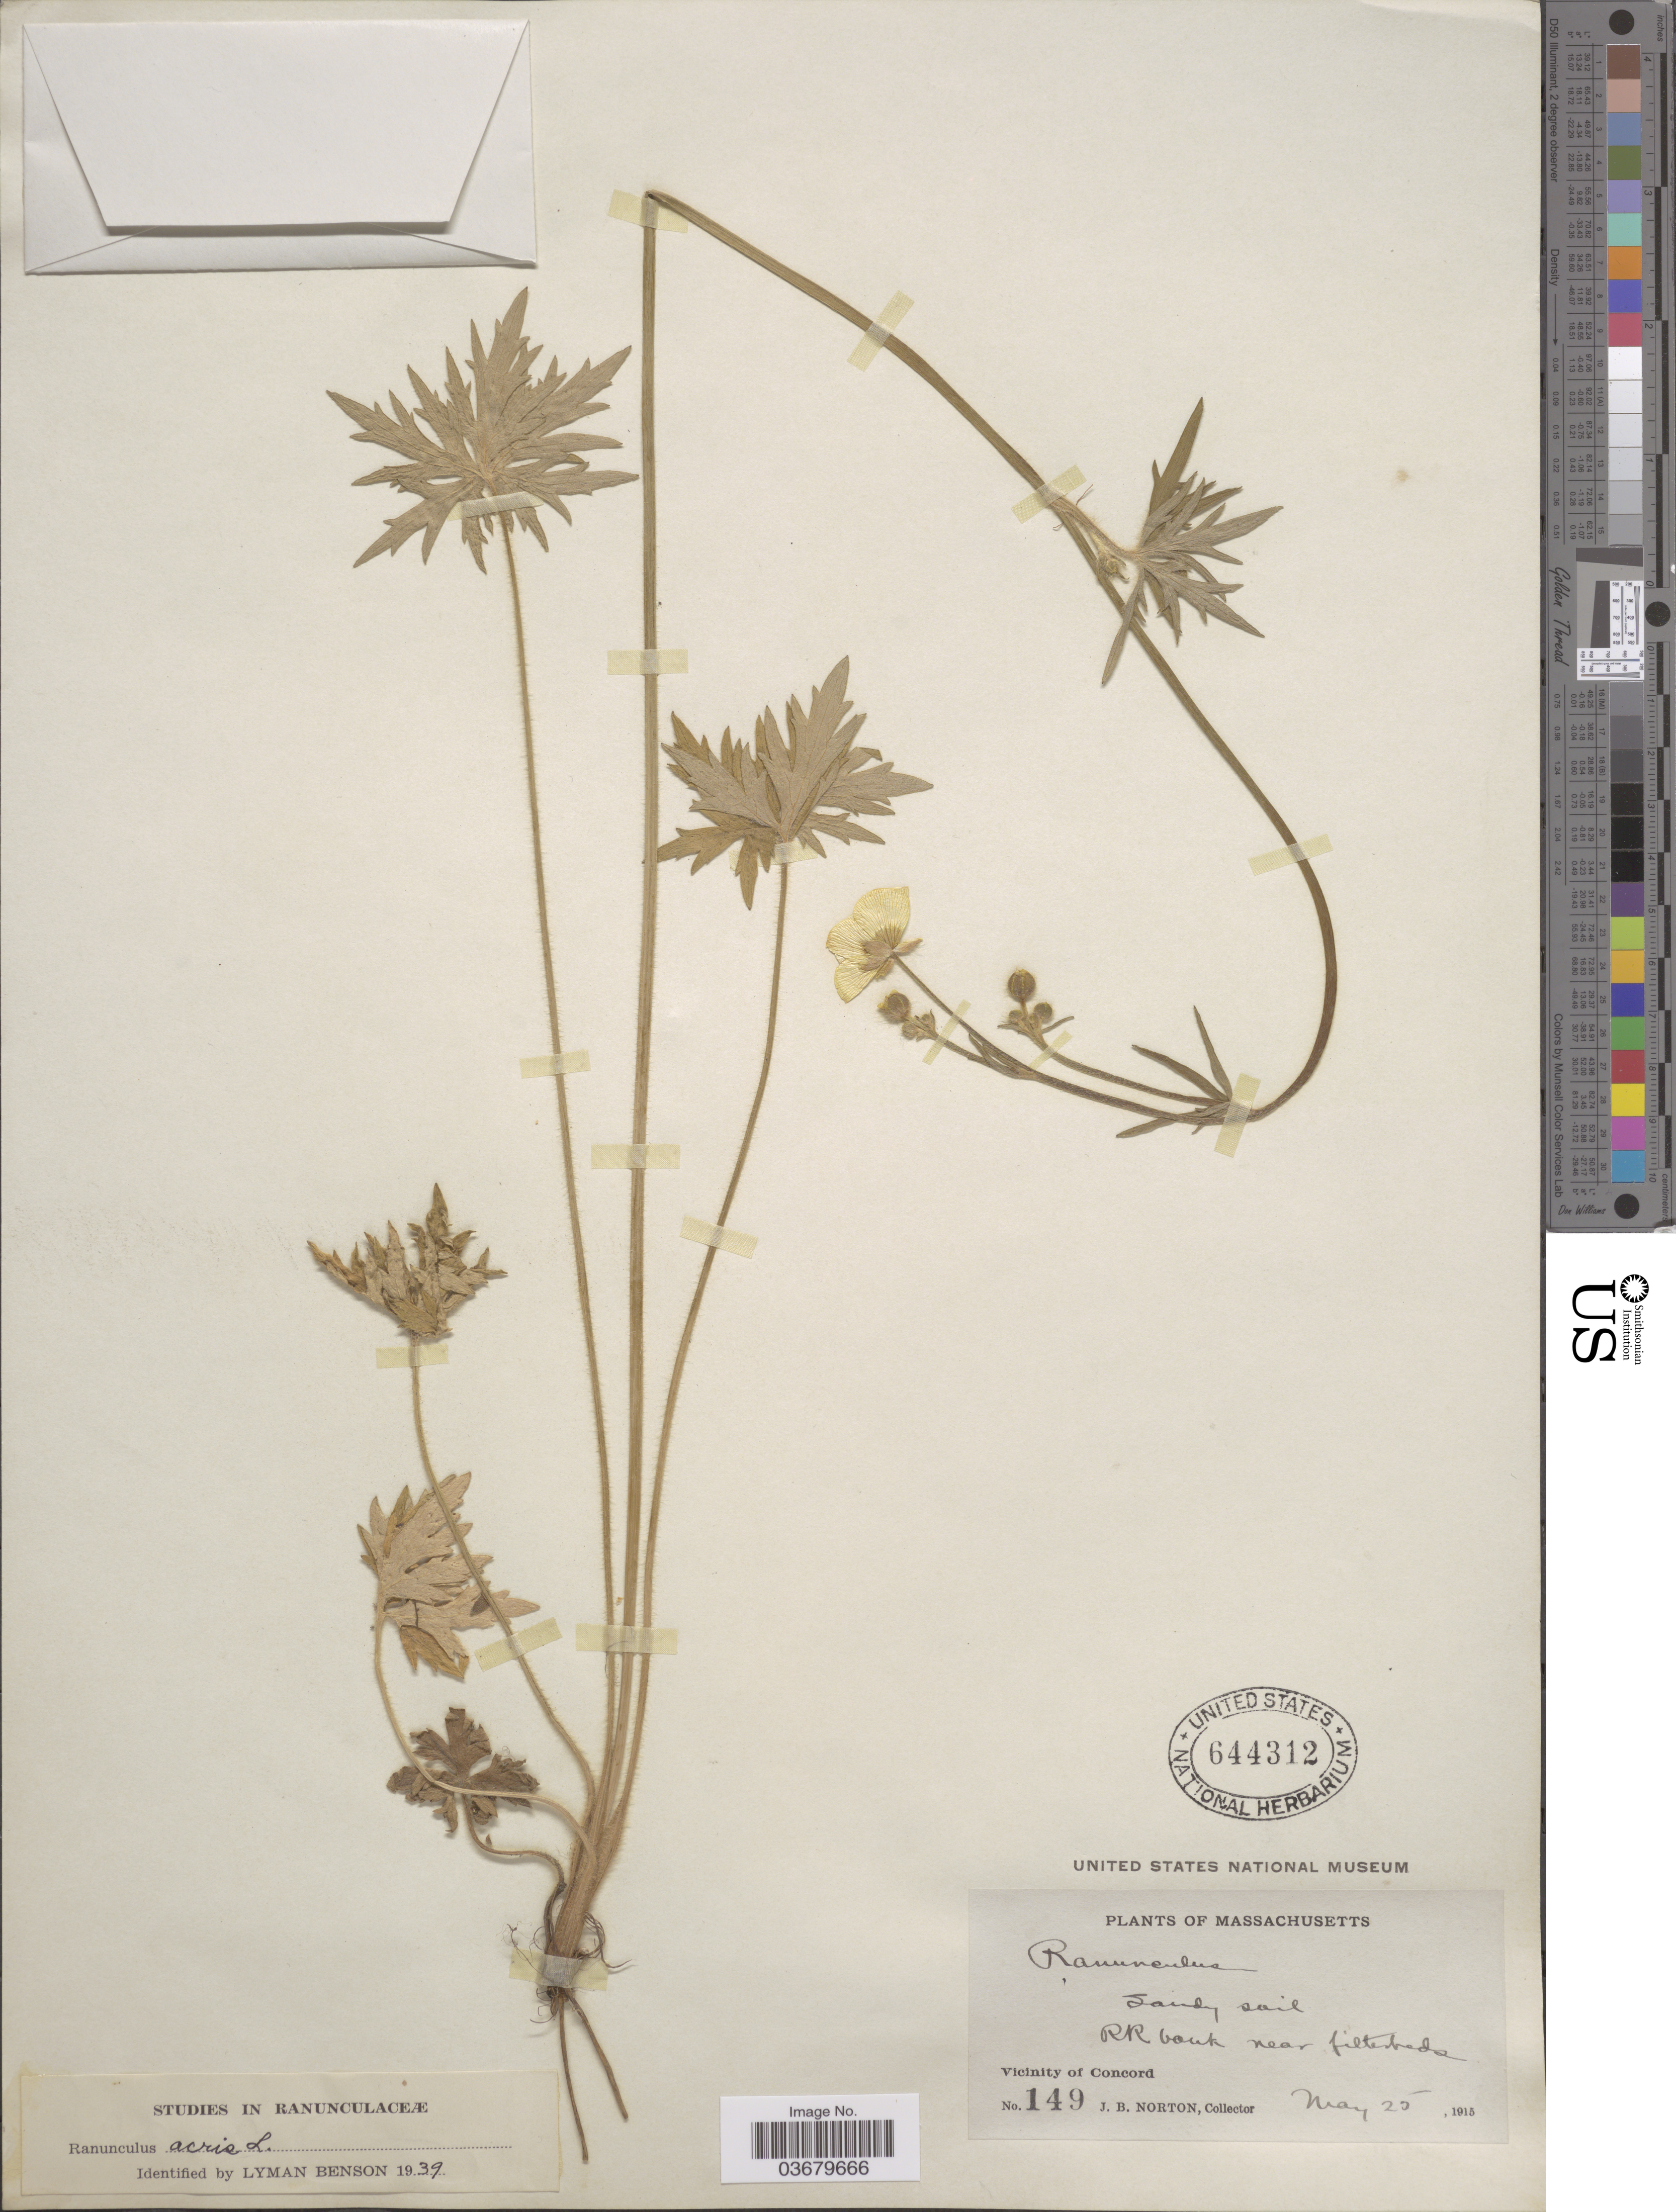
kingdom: Plantae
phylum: Tracheophyta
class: Magnoliopsida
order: Ranunculales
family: Ranunculaceae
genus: Ranunculus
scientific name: Ranunculus acris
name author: L.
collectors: J. B. Norton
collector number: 149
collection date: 1915-05-25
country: United States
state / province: Massachusetts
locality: RR bank near filterbeds. Vicinity of Concord.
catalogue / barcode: US 644312